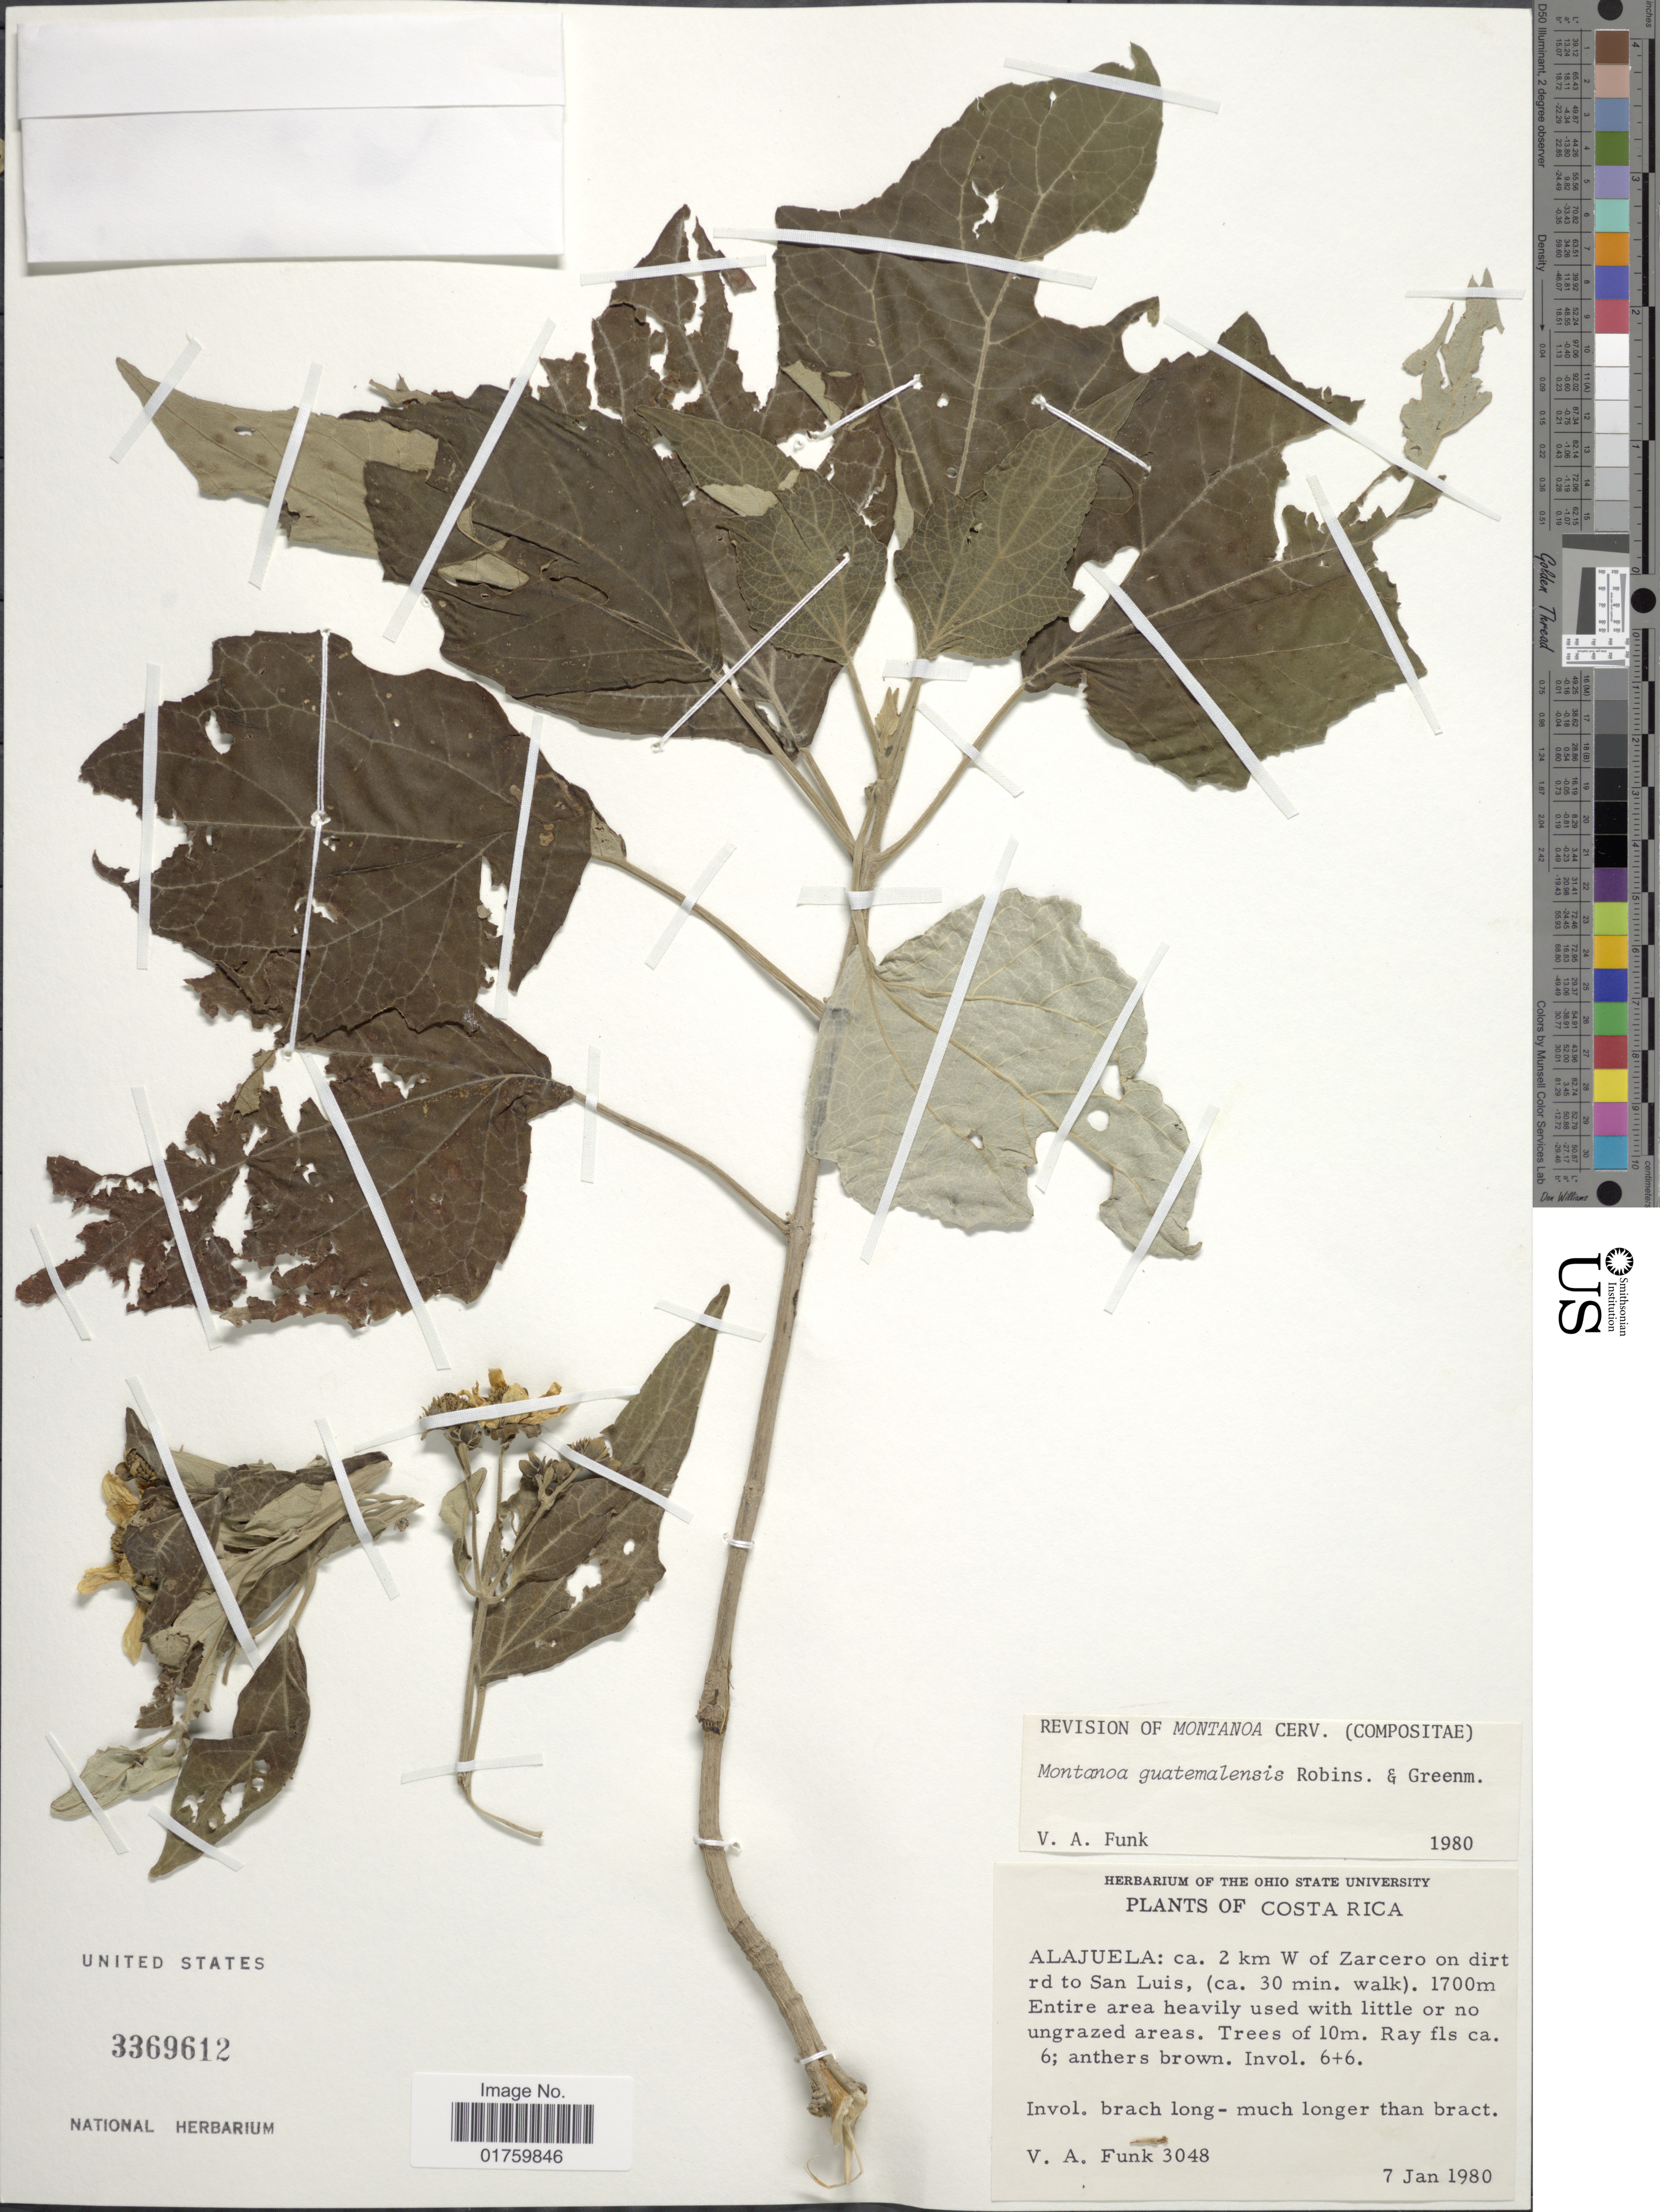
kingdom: Plantae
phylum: Tracheophyta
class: Magnoliopsida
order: Asterales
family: Asteraceae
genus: Montanoa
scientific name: Montanoa guatemalensis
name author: B.L. Rob. & Greenm.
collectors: V. Funk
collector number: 3048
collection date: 1980-01-07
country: Costa Rica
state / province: Alajuela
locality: Ca. 2 km W of Zarcero on dirt rd to San Luis, (ca. 3o min. walk), entire area heavily used with little or no ungrazed areas.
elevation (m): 1700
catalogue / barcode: US 3369612